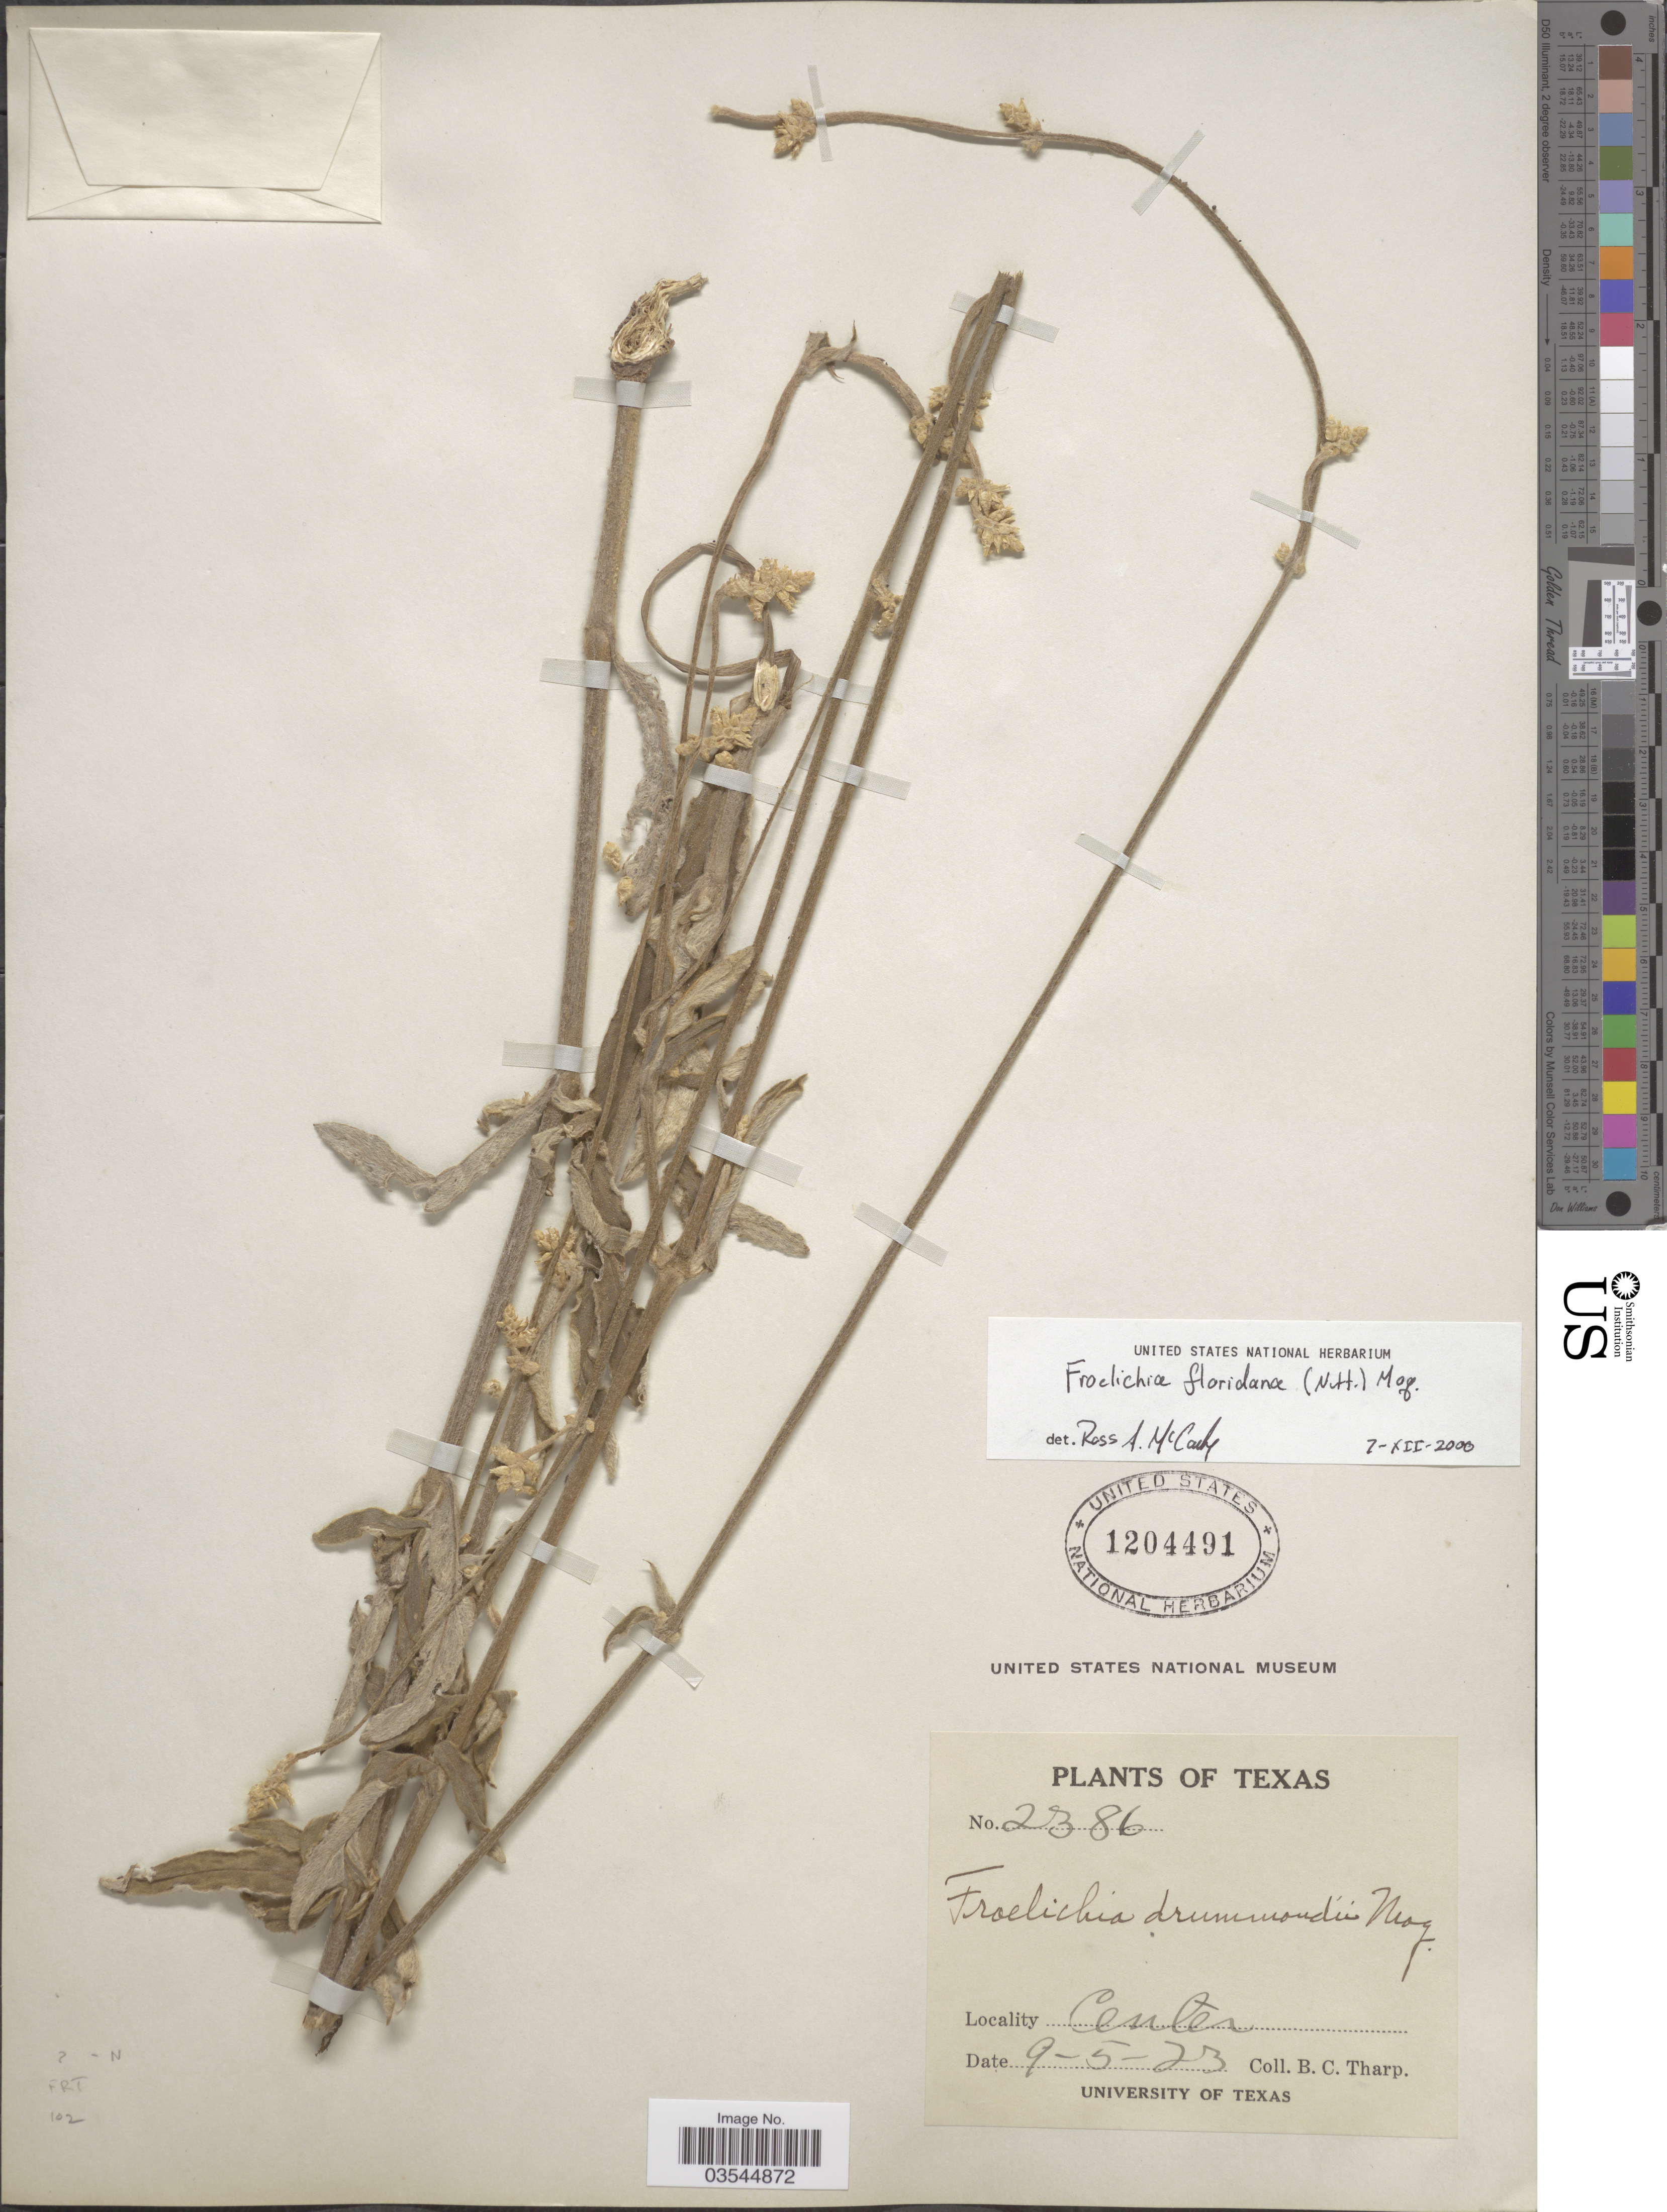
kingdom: Plantae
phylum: Tracheophyta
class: Magnoliopsida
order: Caryophyllales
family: Amaranthaceae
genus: Froelichia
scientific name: Froelichia floridana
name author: (Nutt.) Moq.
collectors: B. C. Tharp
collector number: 2386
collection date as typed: Transcribed d/m/y: 5/9/23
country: United States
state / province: Texas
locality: Center.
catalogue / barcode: US 1204491